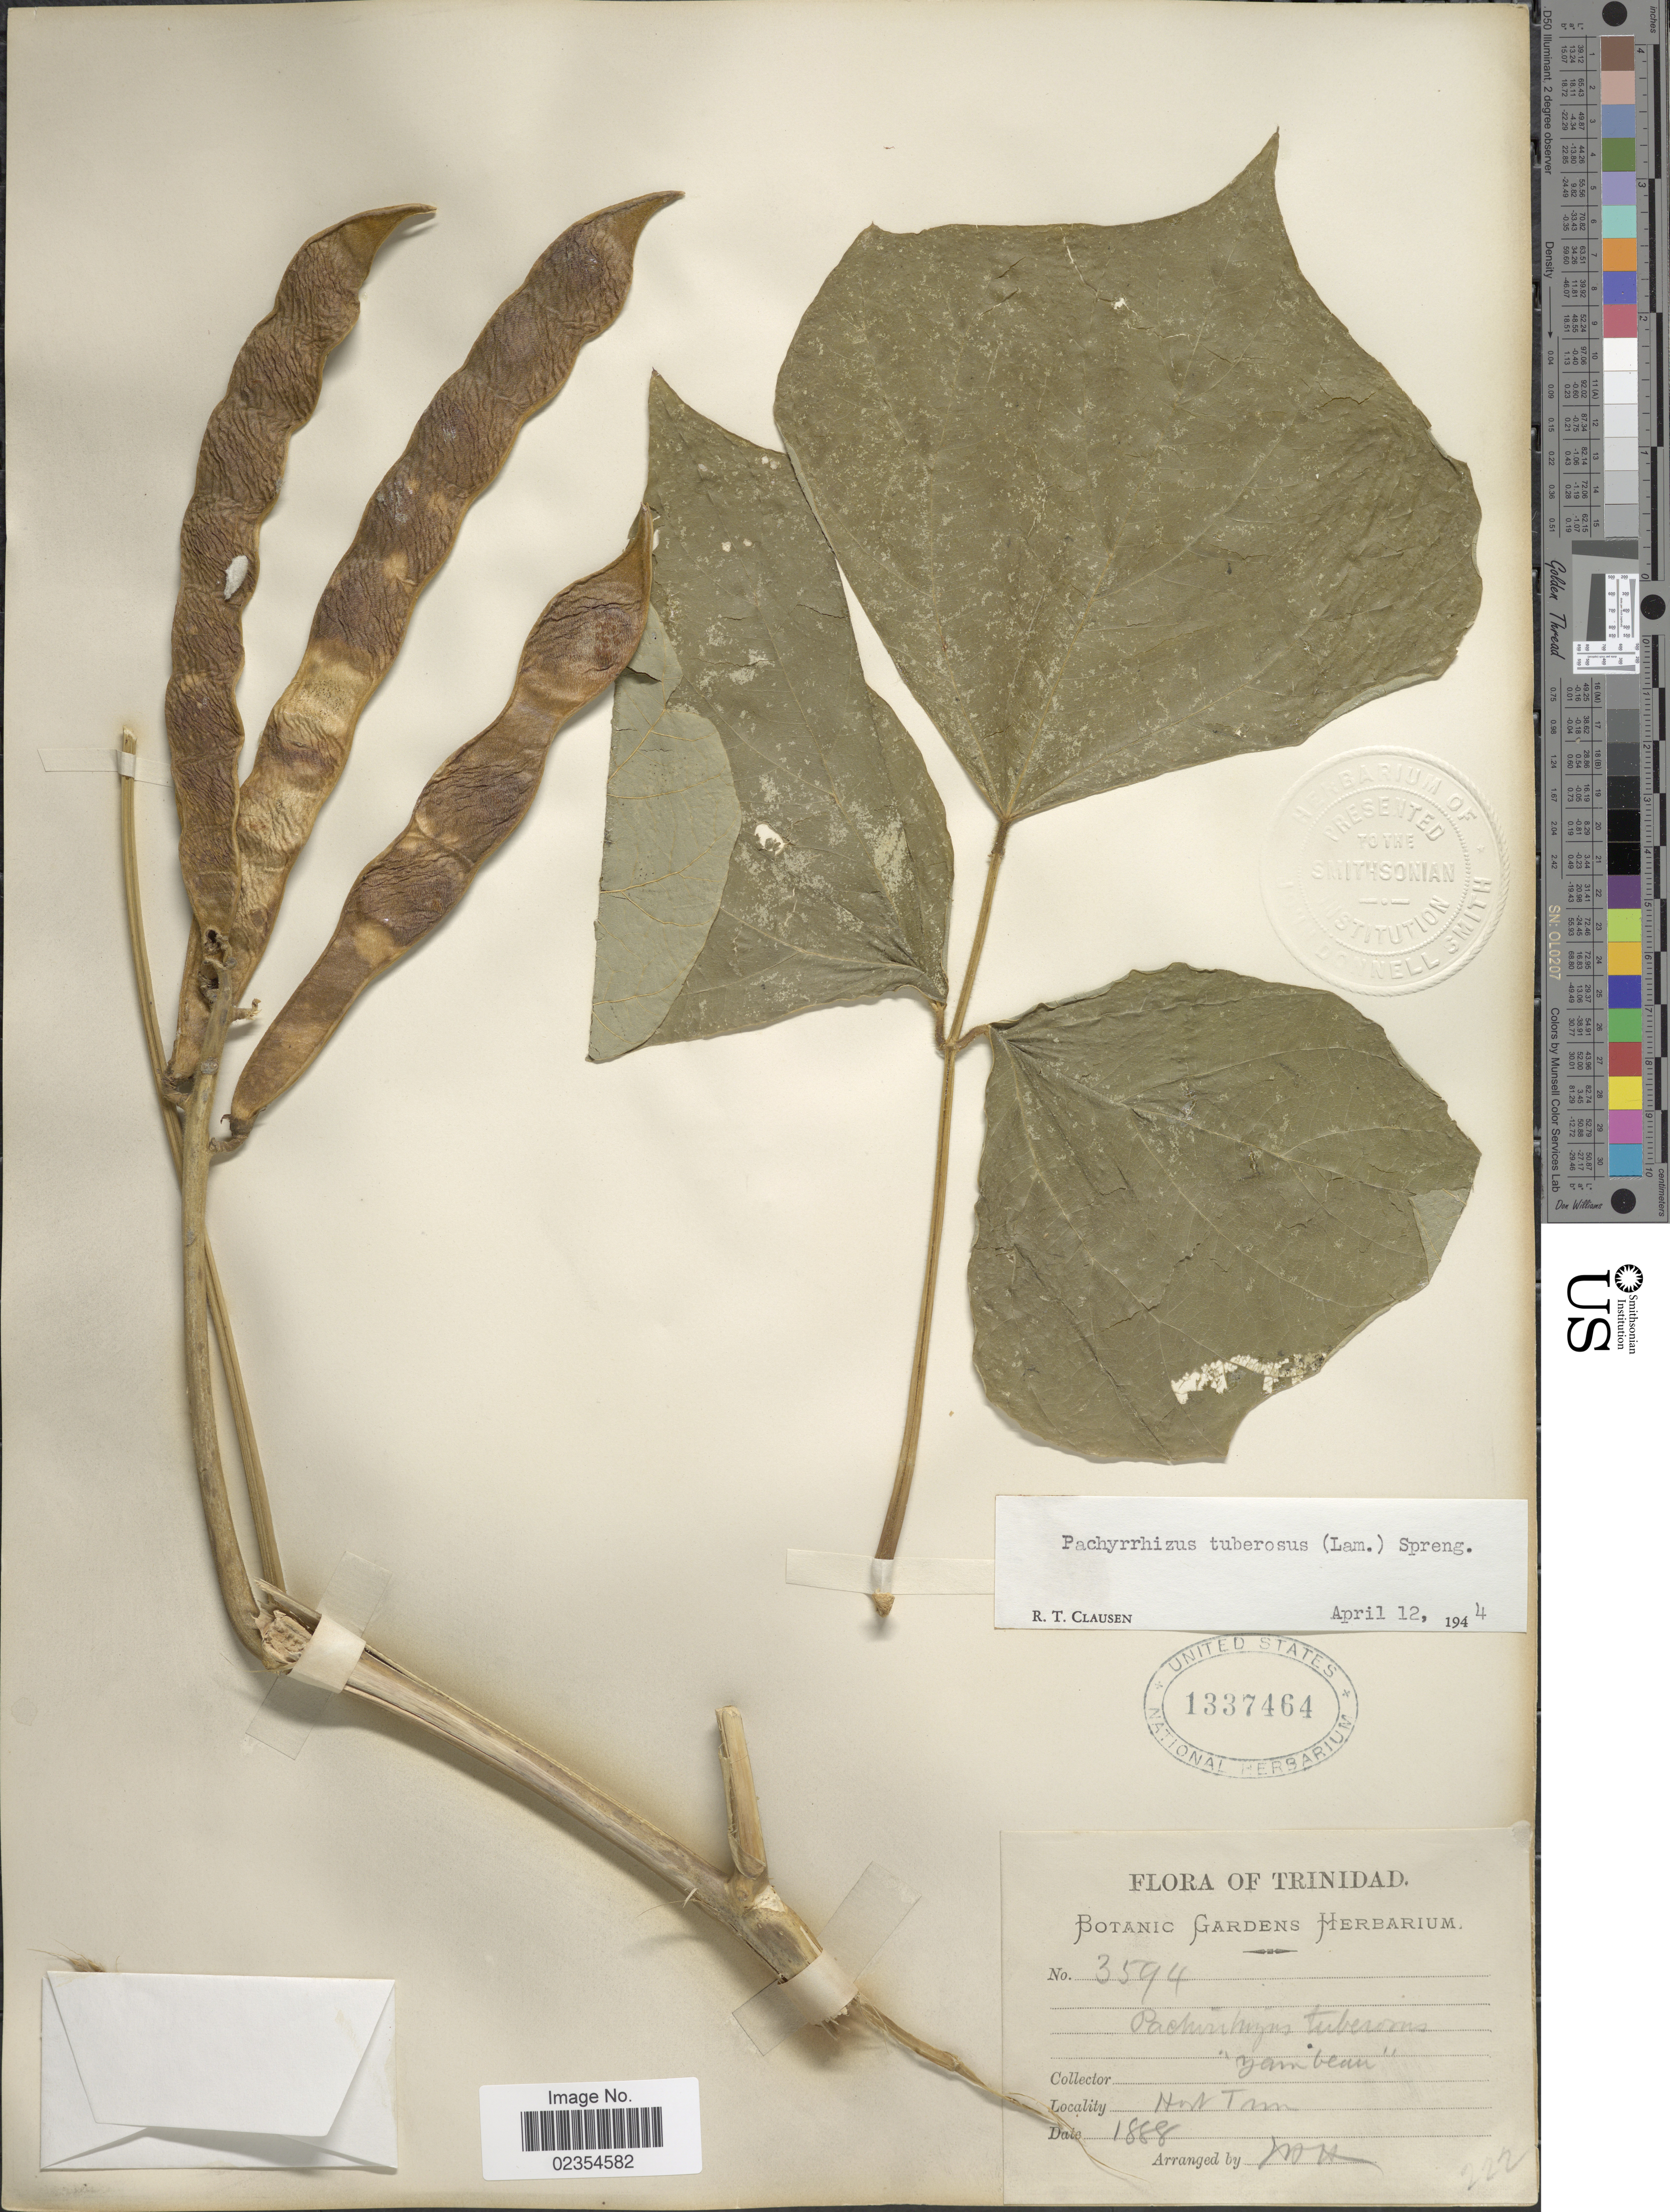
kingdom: Plantae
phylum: Tracheophyta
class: Magnoliopsida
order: Fabales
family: Fabaceae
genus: Pachyrhizus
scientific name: Pachyrhizus tuberosus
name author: (Lam.) Spreng.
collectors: Botanic Gardens Herbarium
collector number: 3594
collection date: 1888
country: Trinidad and Tobago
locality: Trinidad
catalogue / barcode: US 1337464